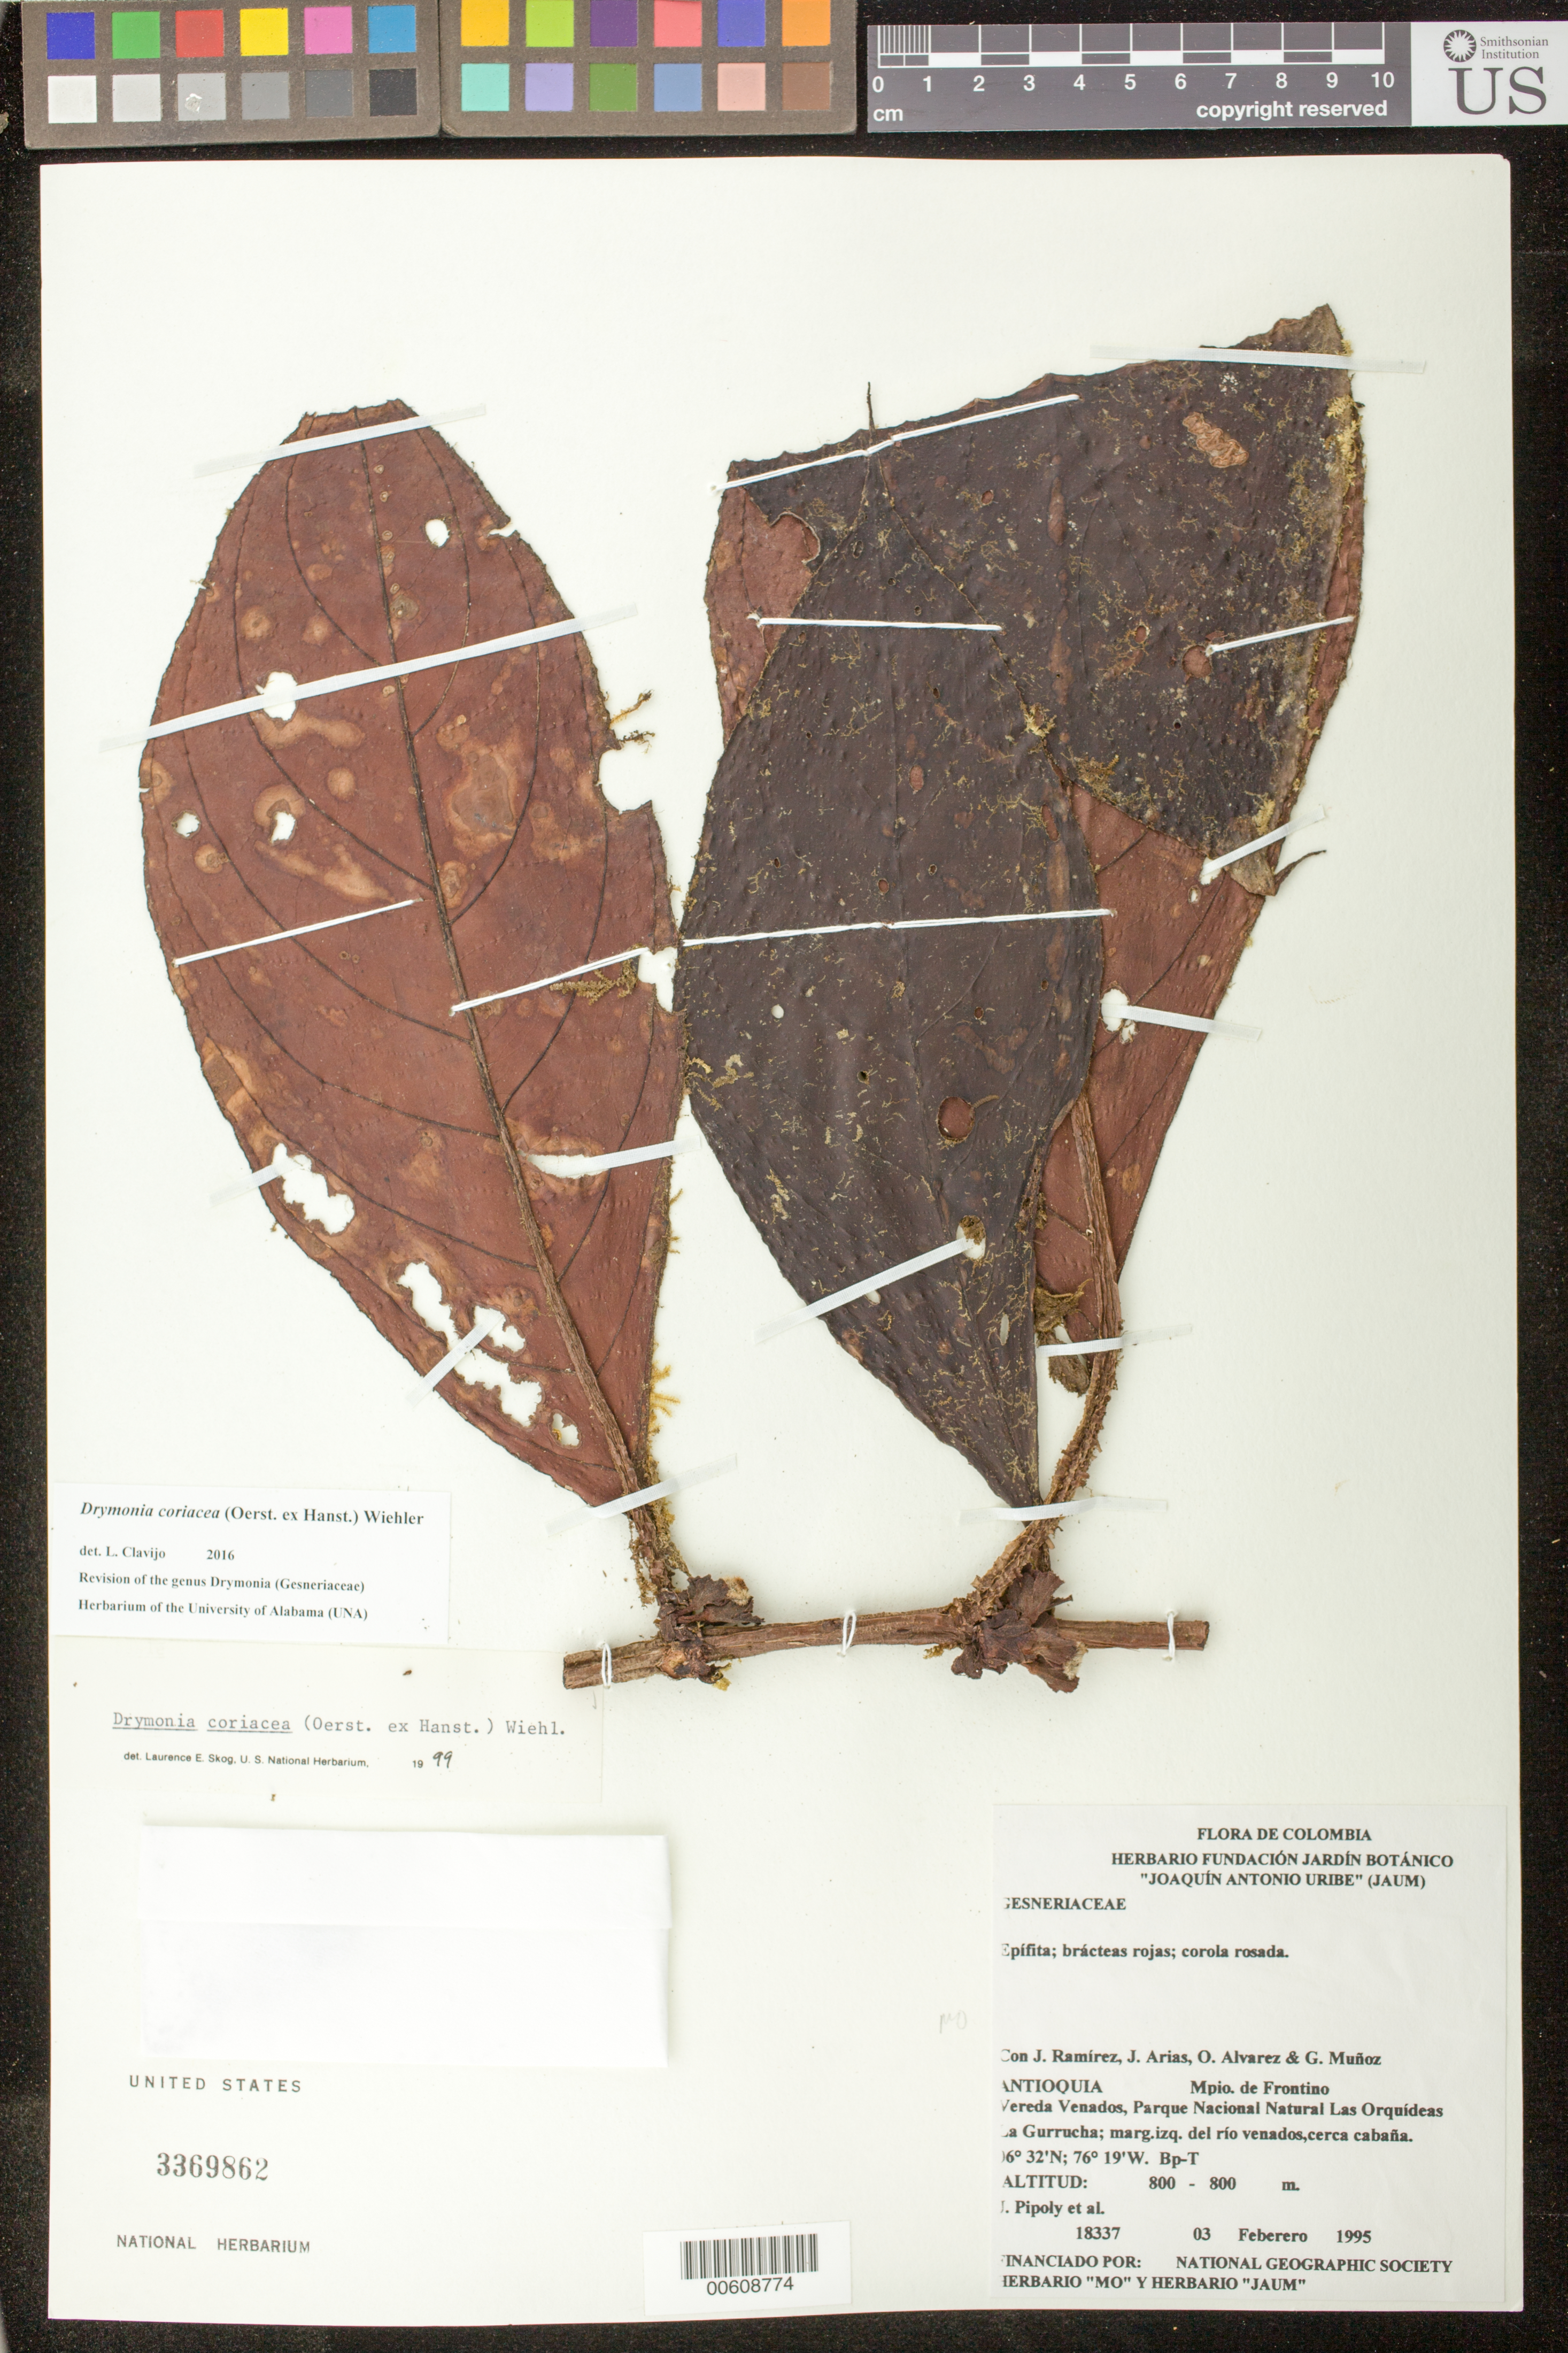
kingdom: Plantae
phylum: Tracheophyta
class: Magnoliopsida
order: Lamiales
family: Gesneriaceae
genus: Drymonia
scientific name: Drymonia coriacea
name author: (Oerst. ex Hanst.) Wiehler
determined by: Skog, Laurence E.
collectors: J. J. Pipoly, J. Ramírez, J. Arias, O. Alvarez & G. Muñoz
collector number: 18337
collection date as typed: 03 Feb 1995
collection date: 1995-02-03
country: Colombia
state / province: Antioquia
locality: Mpio. de Frontino, Vereda Venados, Parque Nacional Natural Las Orquídeas, La Gurrucha, marg. izq. del río Venados, cerca cabaña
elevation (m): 800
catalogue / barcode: US 3369862